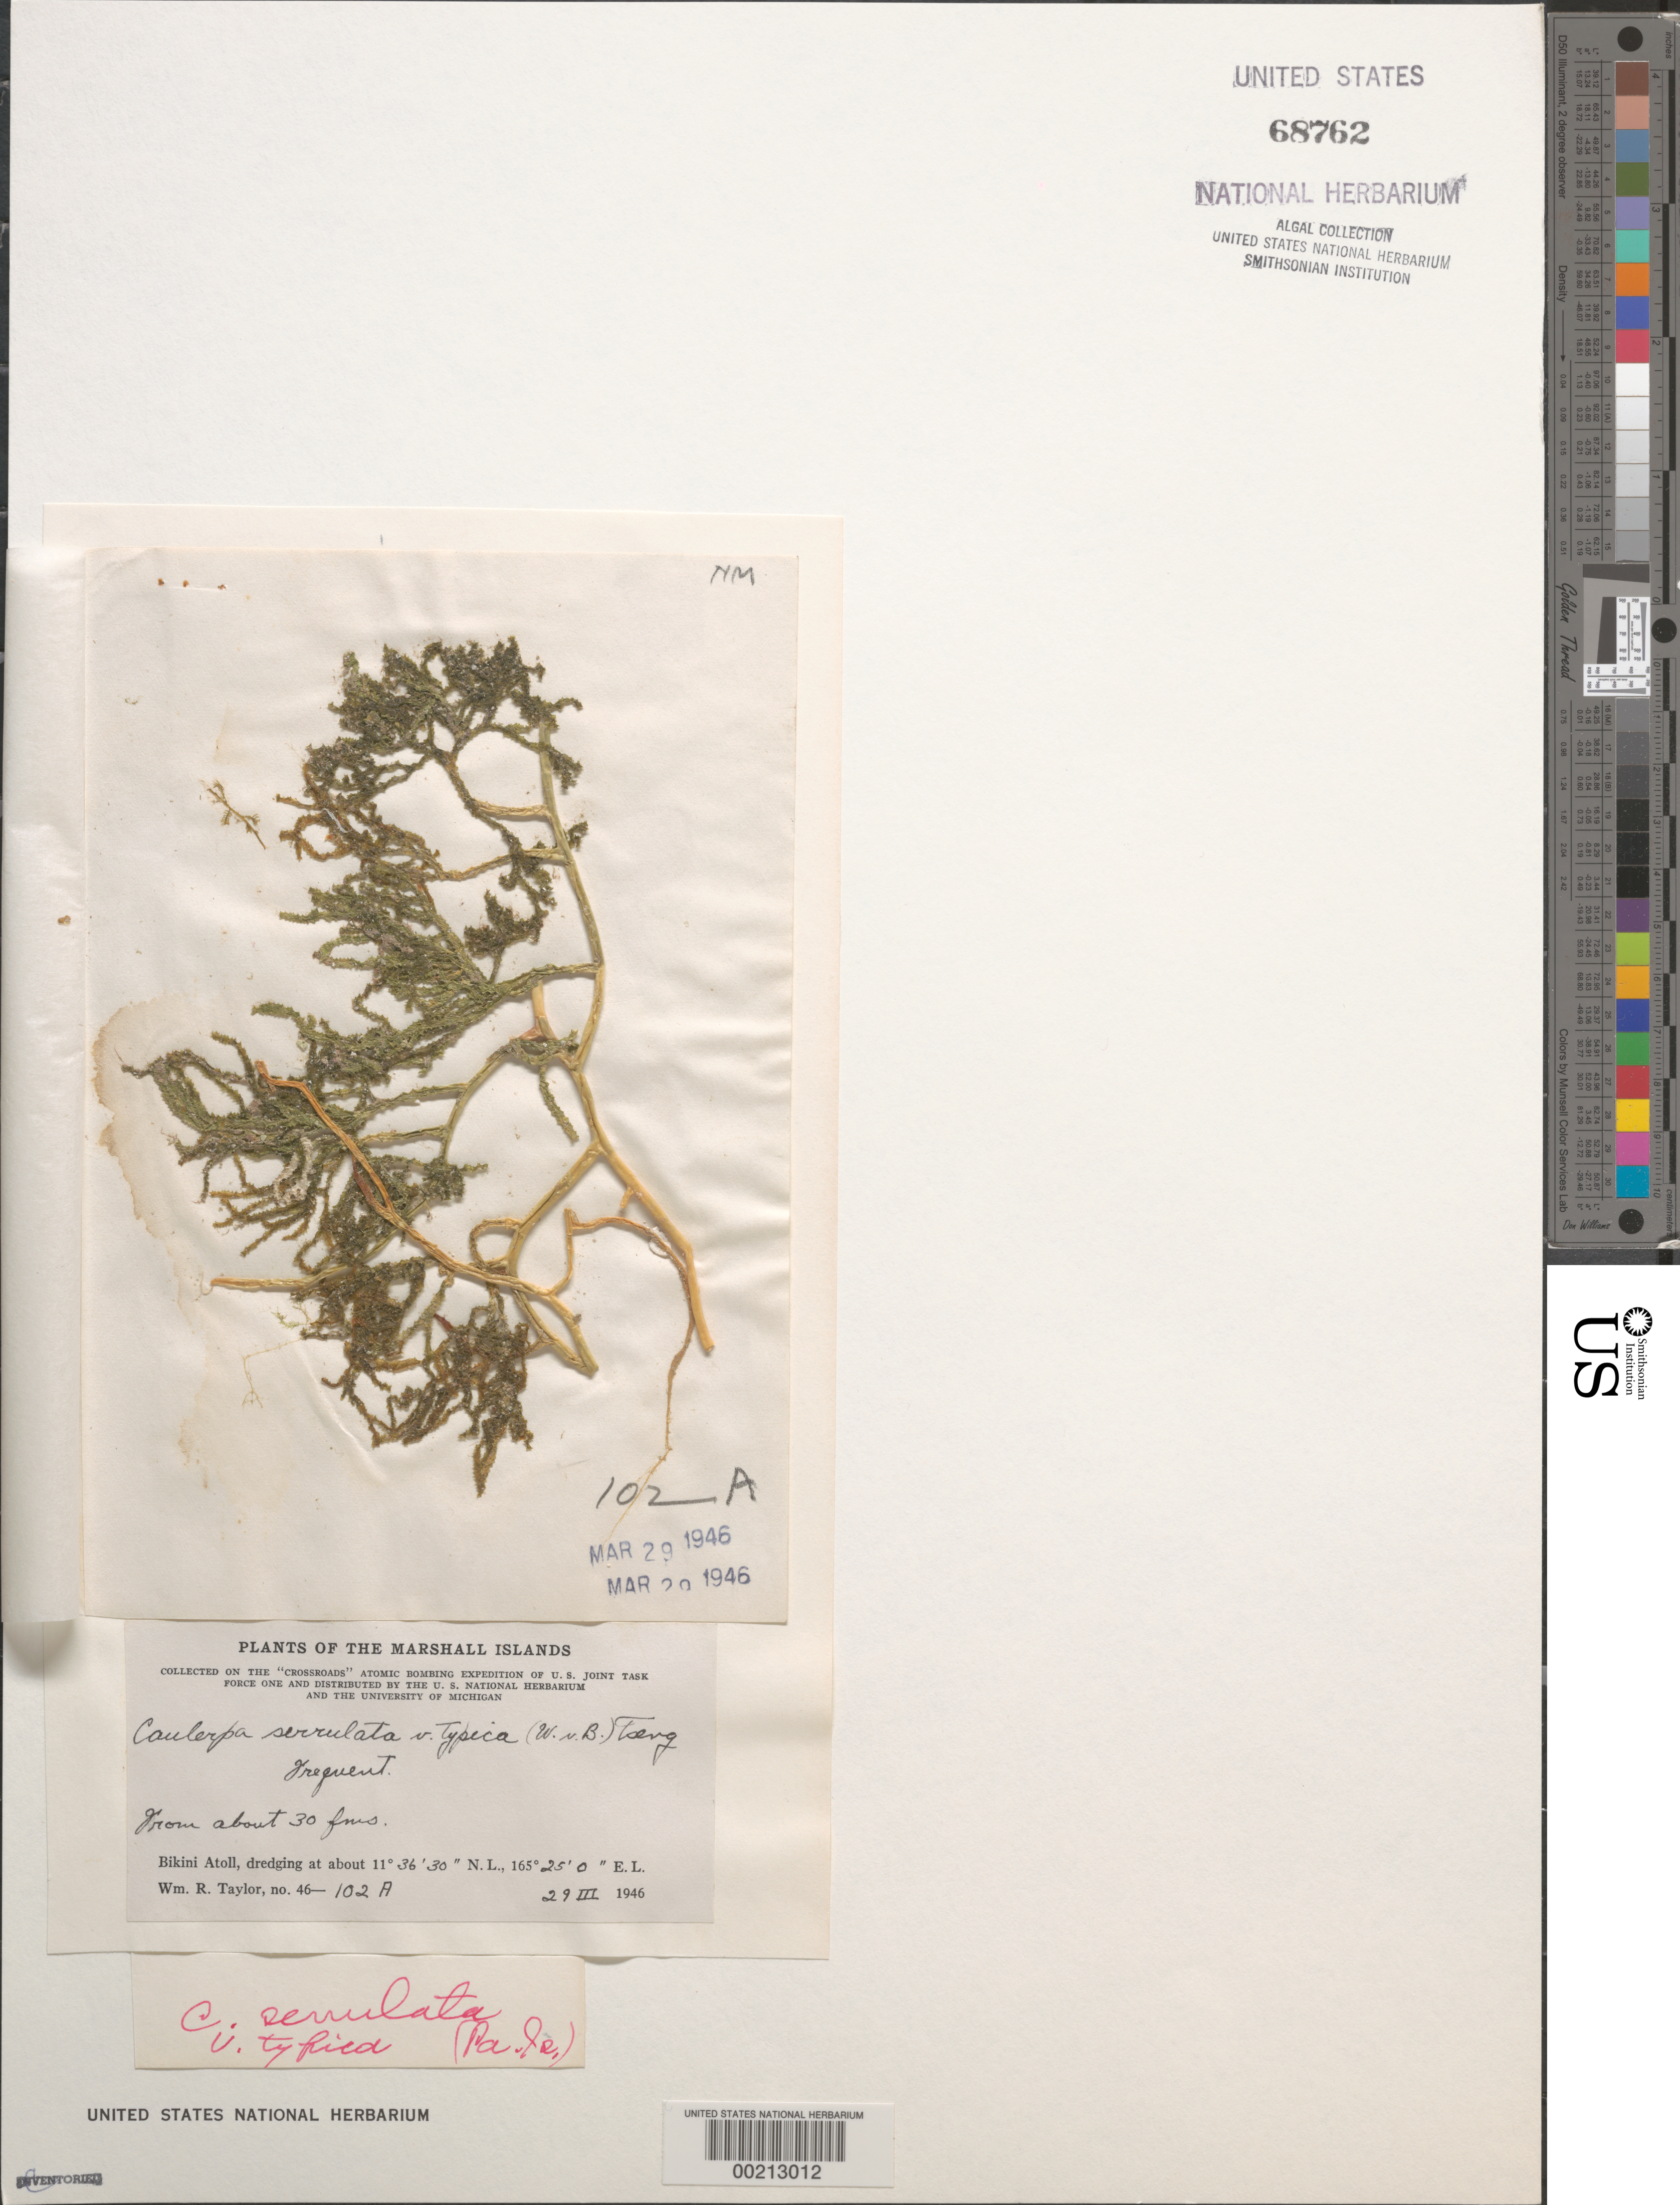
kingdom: Plantae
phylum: Chlorophyta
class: Ulvophyceae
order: Bryopsidales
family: Caulerpaceae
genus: Caulerpa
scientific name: Caulerpa serrulata var. typica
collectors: W. R. Taylor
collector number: WRT 46-102a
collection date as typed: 29 Mar 1946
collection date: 1946-03-29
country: Marshall Islands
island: Bikini Atoll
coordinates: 11 36' 30" N, 165 25'E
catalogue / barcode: US 68762